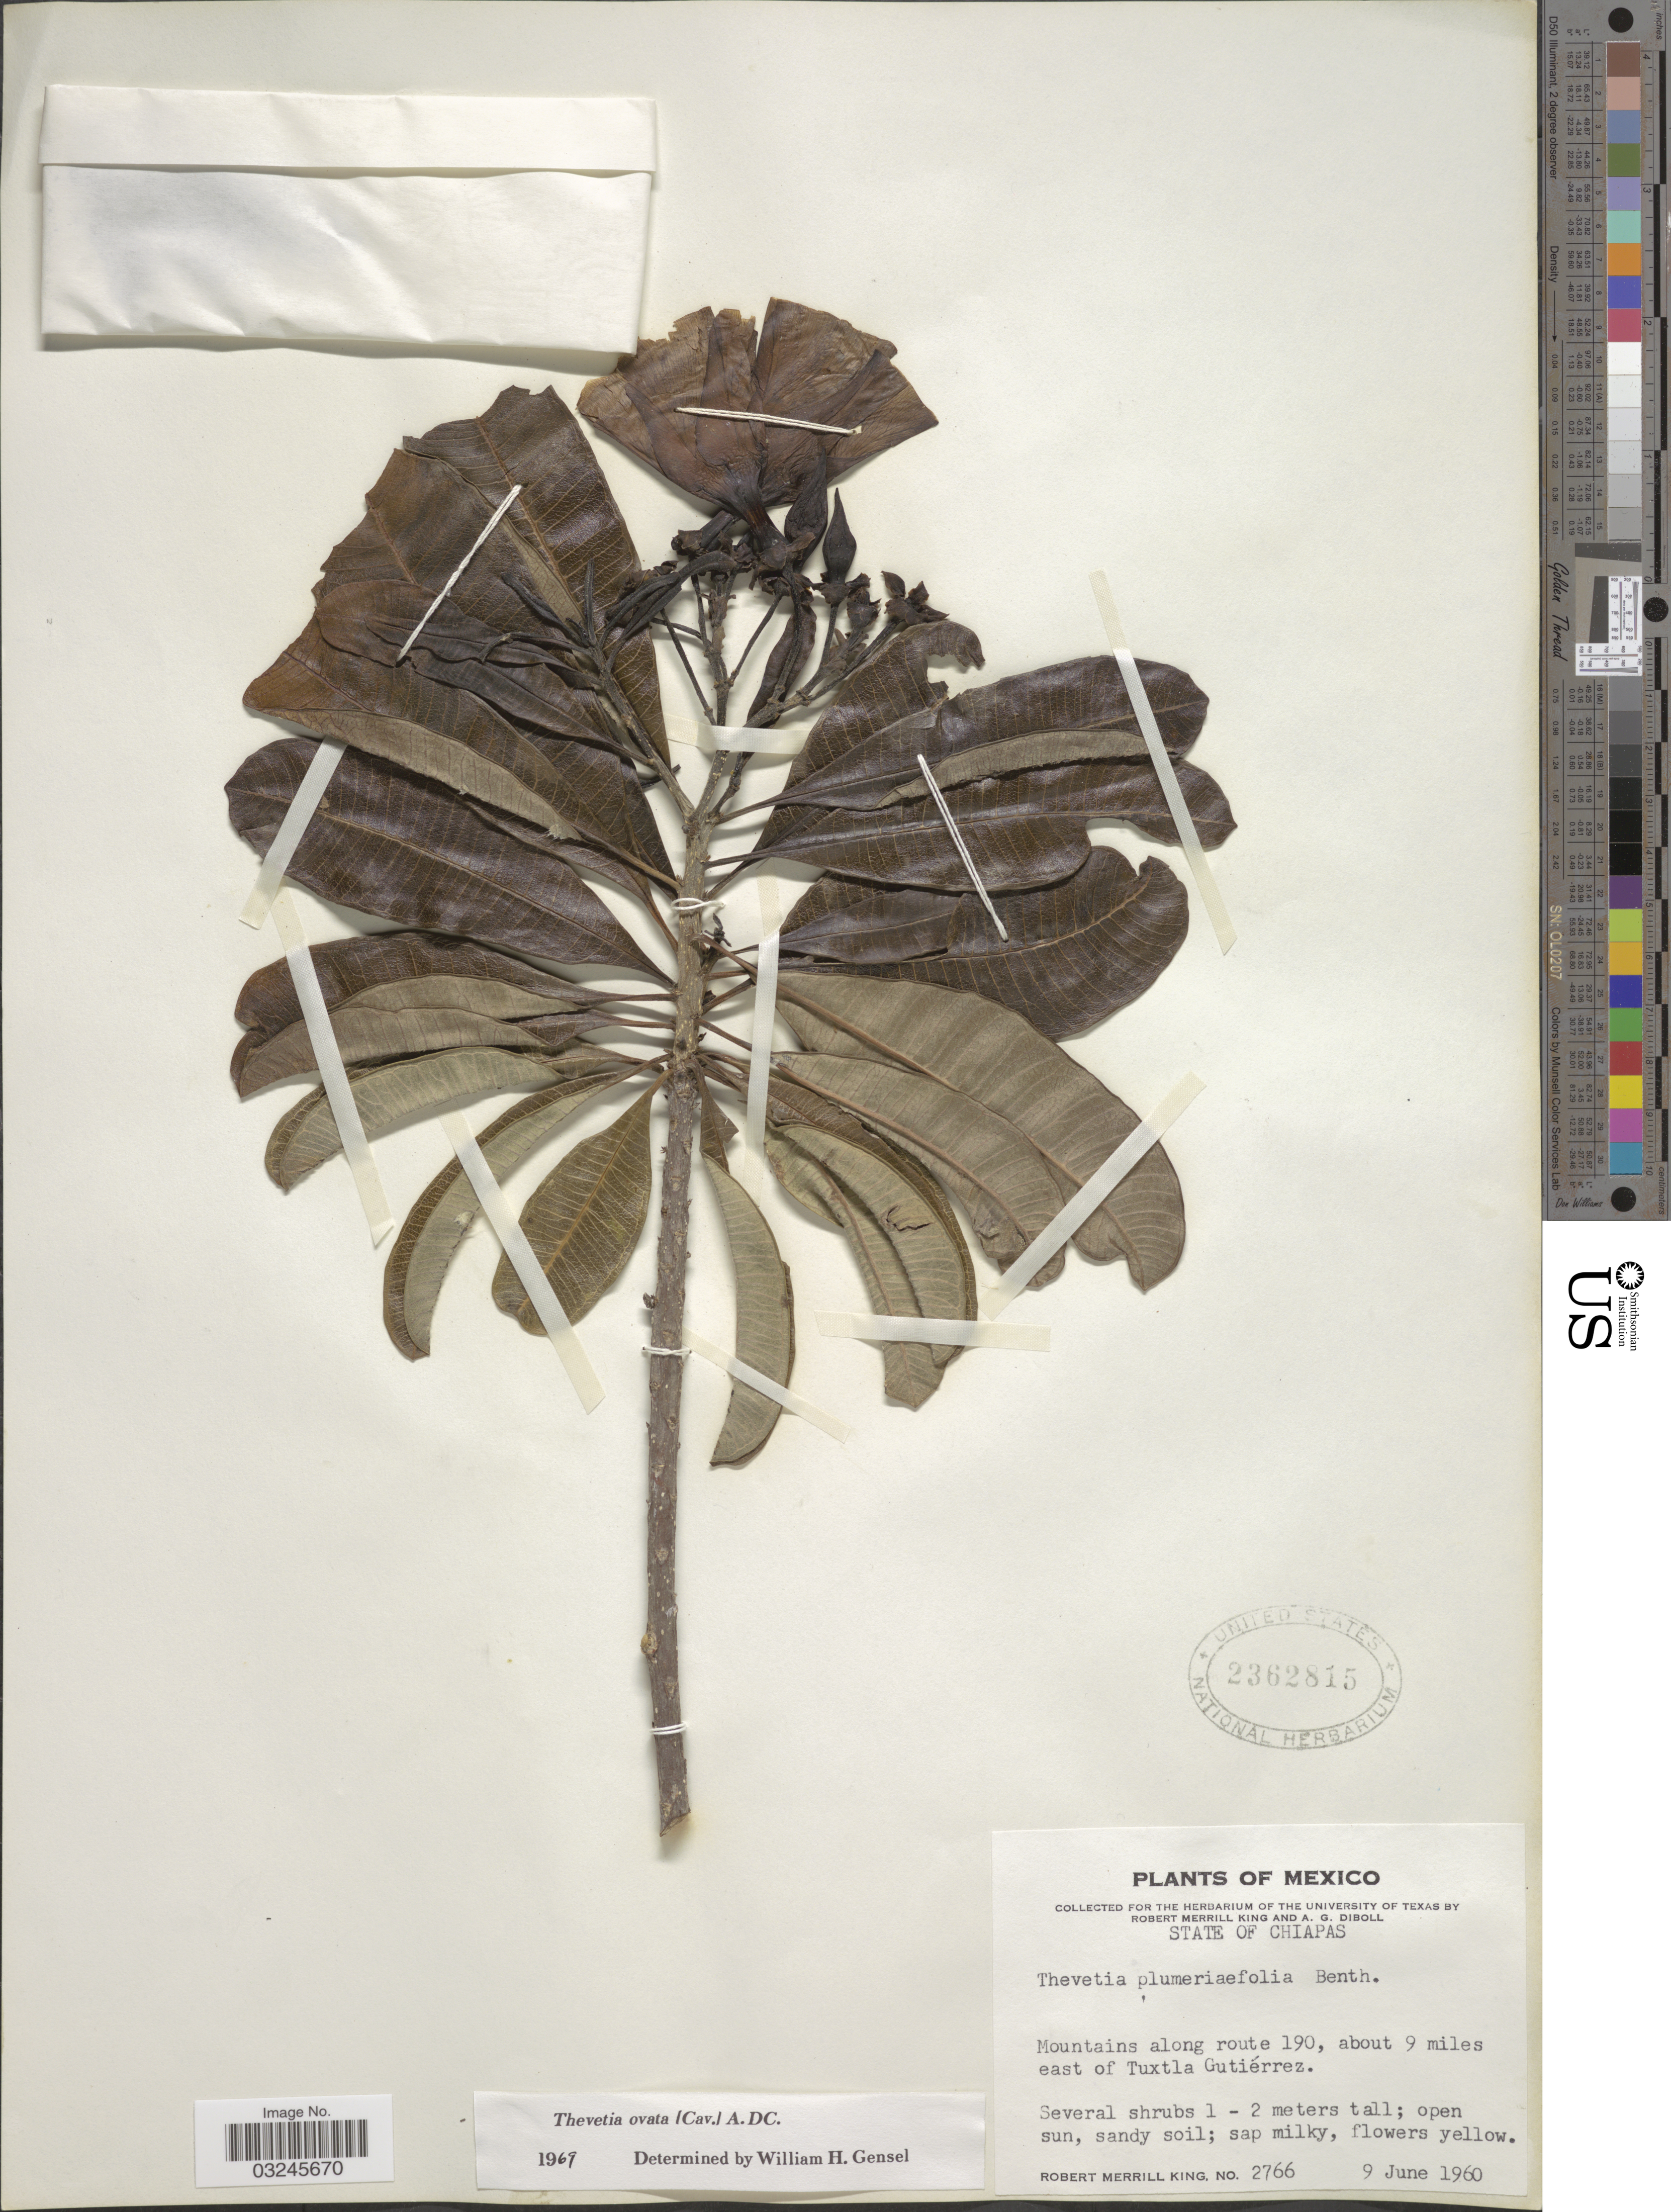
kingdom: Plantae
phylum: Tracheophyta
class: Magnoliopsida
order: Gentianales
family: Apocynaceae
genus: Thevetia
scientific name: Thevetia ovata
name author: (Cav.) A. DC.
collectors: R. M. King & A. Diboll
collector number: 2766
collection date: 1960-06-09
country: Mexico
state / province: Chiapas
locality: Mountains along route 190, about 9 miles east of Tuxtla Gutiérrez.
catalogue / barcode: US 2362815